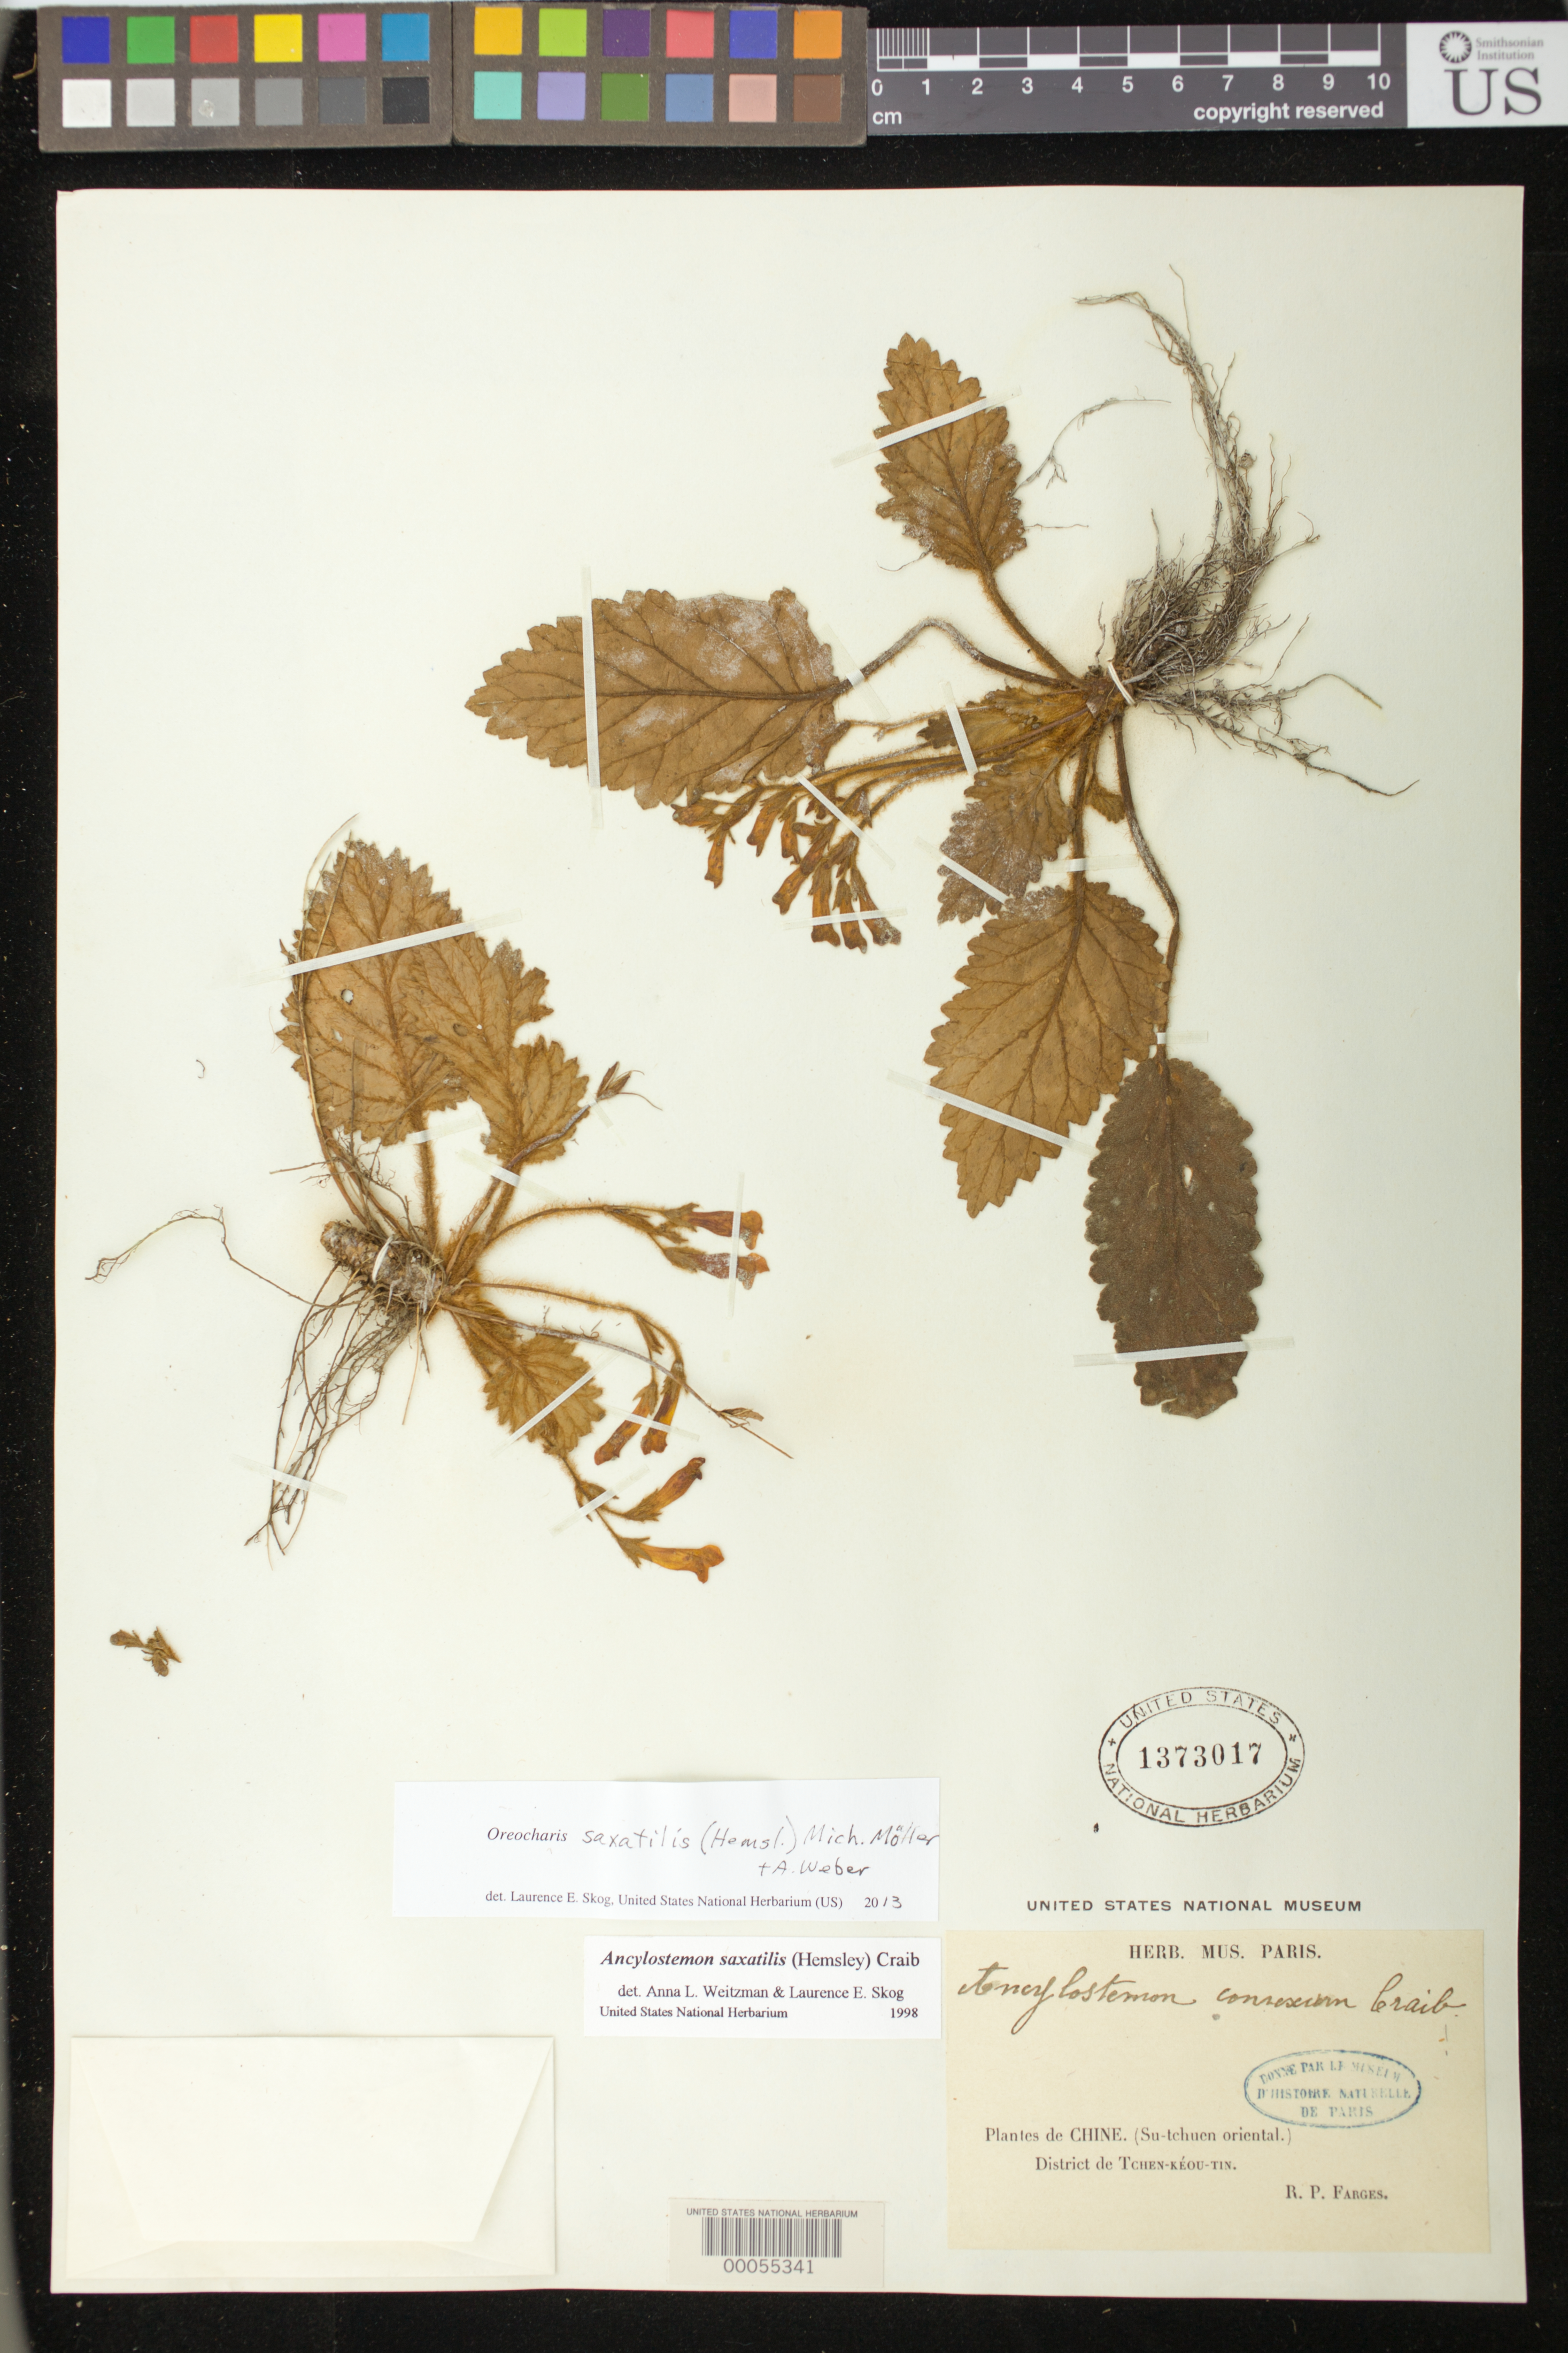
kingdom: Plantae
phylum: Tracheophyta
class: Magnoliopsida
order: Lamiales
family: Gesneriaceae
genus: Oreocharis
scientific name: Oreocharis saxatilis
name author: (Hemsl.) Mich. Möller & A. Weber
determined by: Skog, Laurence E.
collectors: R. Farges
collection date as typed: Sep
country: China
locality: Tchen-keou-tin dist.,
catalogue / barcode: US 1373017